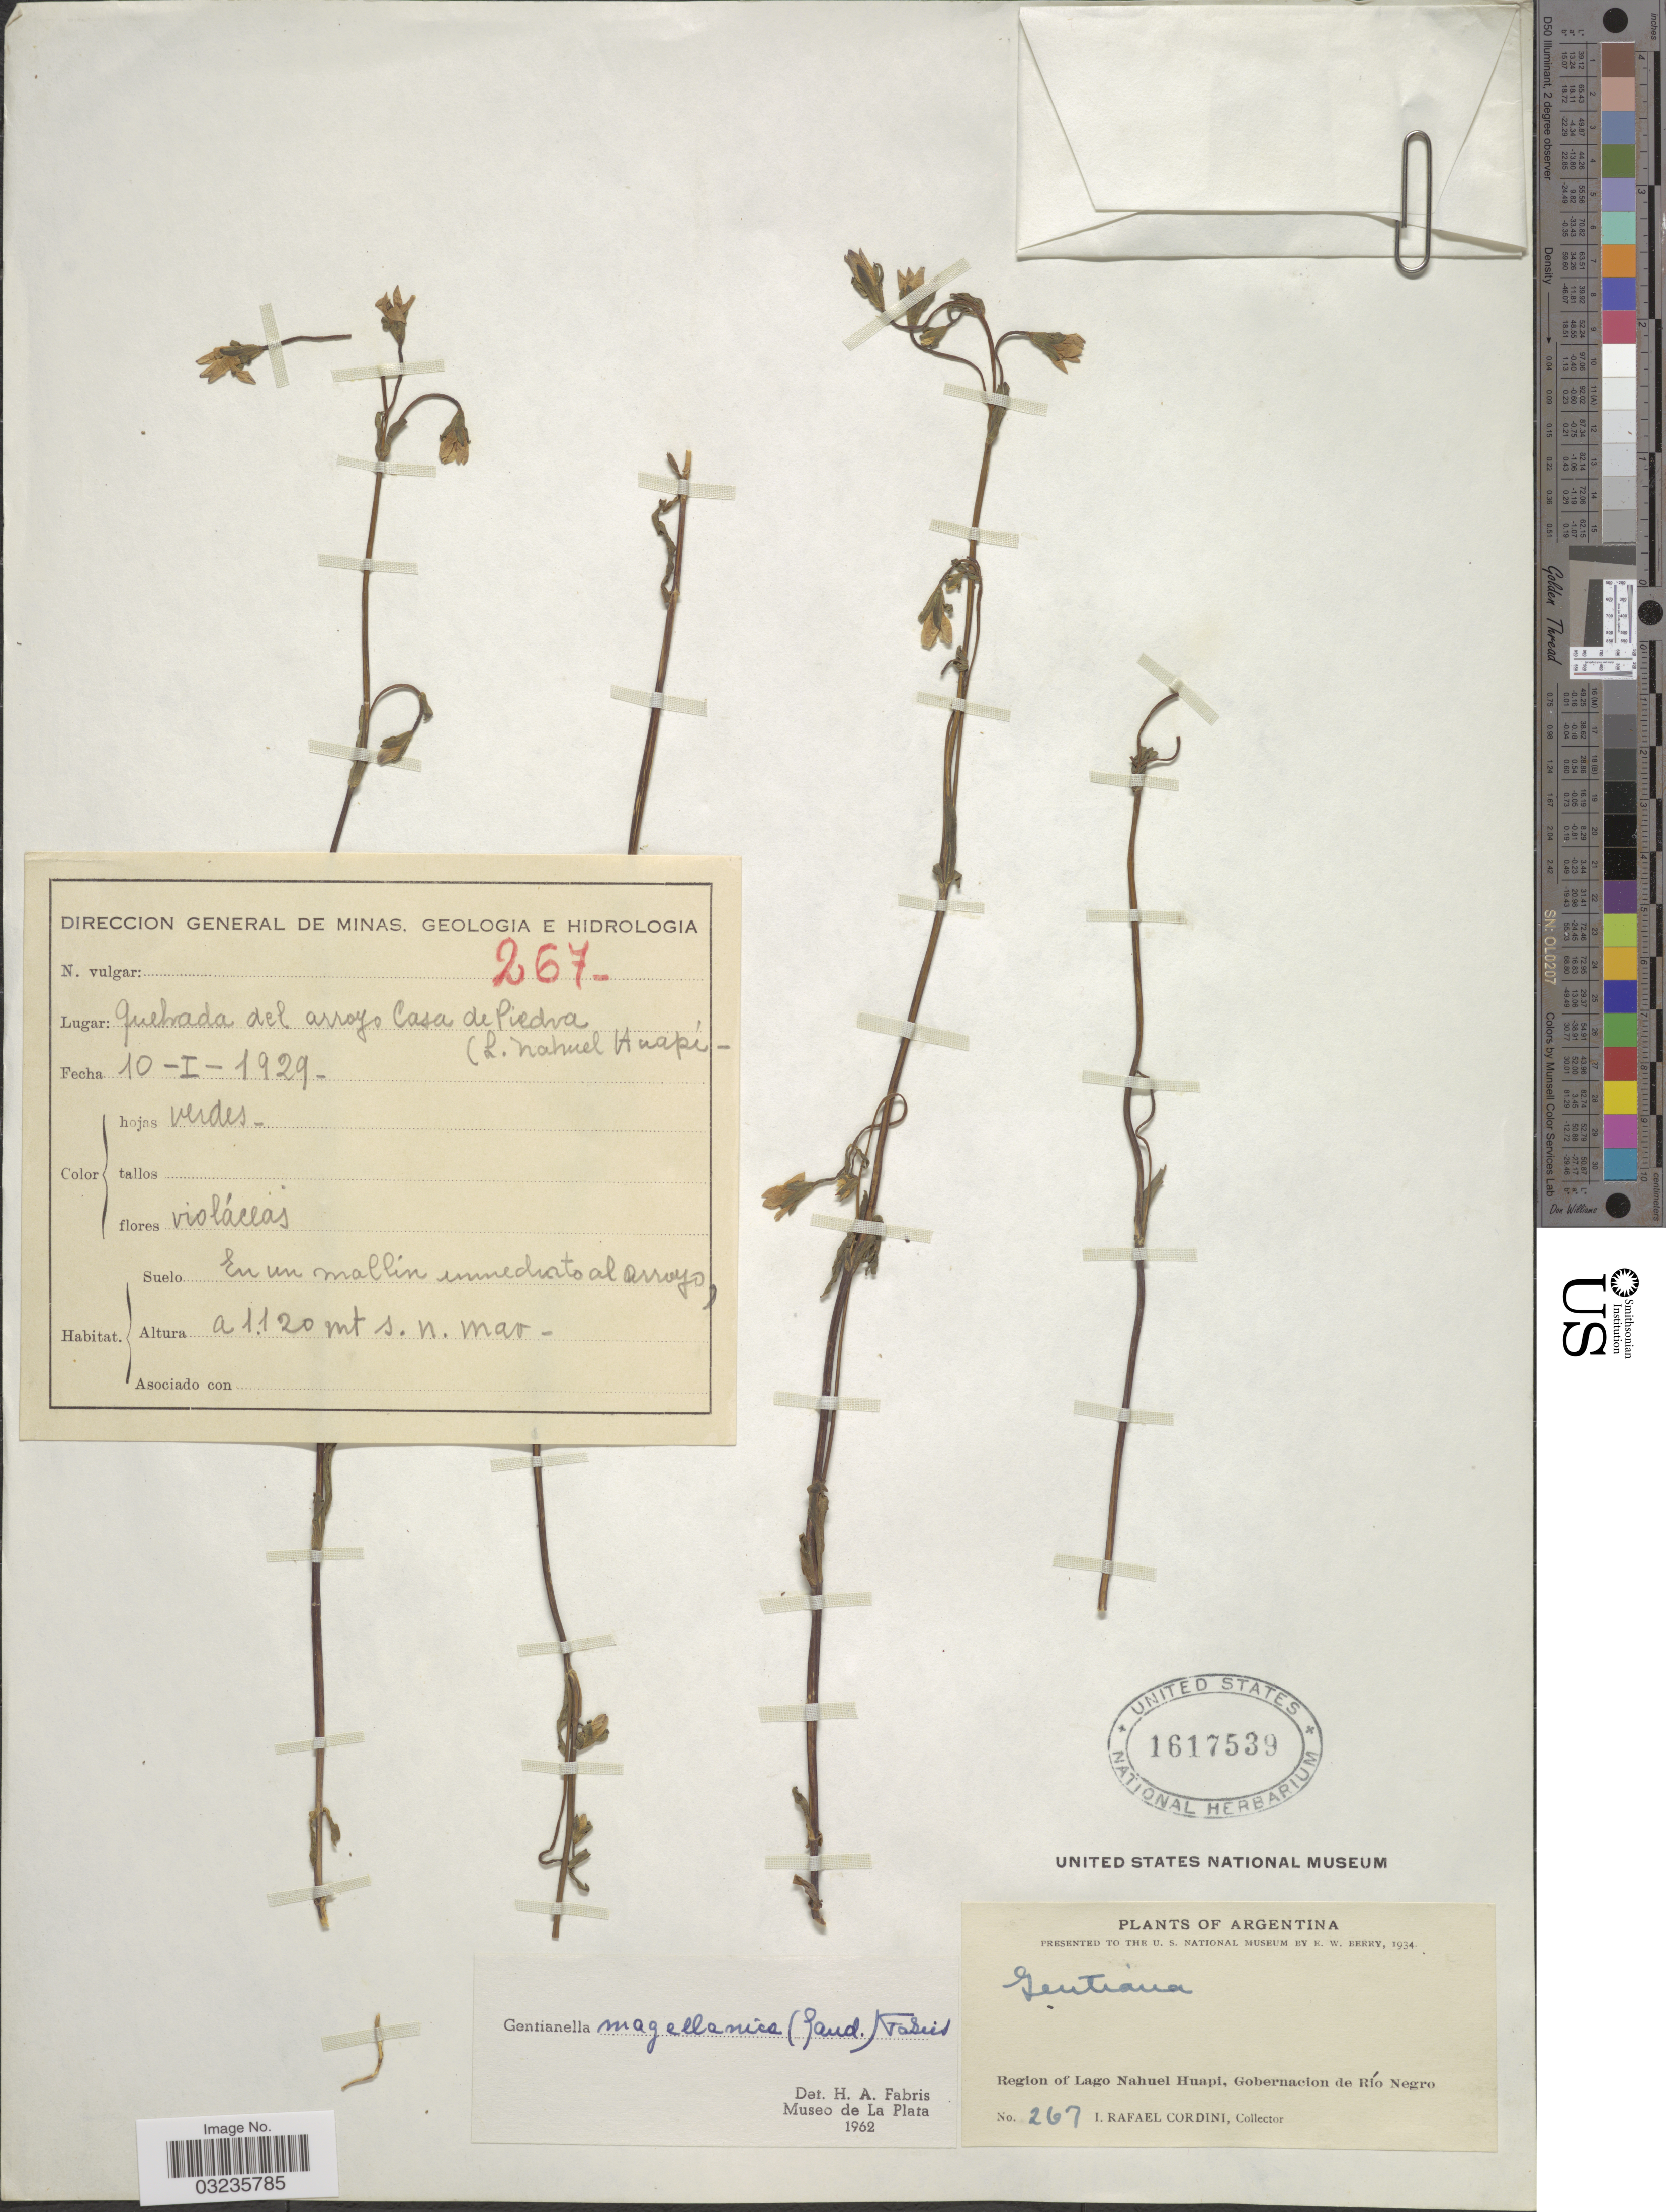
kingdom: Plantae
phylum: Tracheophyta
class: Magnoliopsida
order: Gentianales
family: Gentianaceae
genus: Gentiana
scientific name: Gentiana magellanica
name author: Gaudich.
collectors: I. Cordini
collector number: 267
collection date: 1929-01-10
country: Argentina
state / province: Rio Negro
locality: Quebrada del arroyo Casa de Piedra (L. Nahuel Huapi). Region of Lago Nahuel Huapi, Gobernacion de Río Negro.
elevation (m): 1120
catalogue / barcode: US 1617539